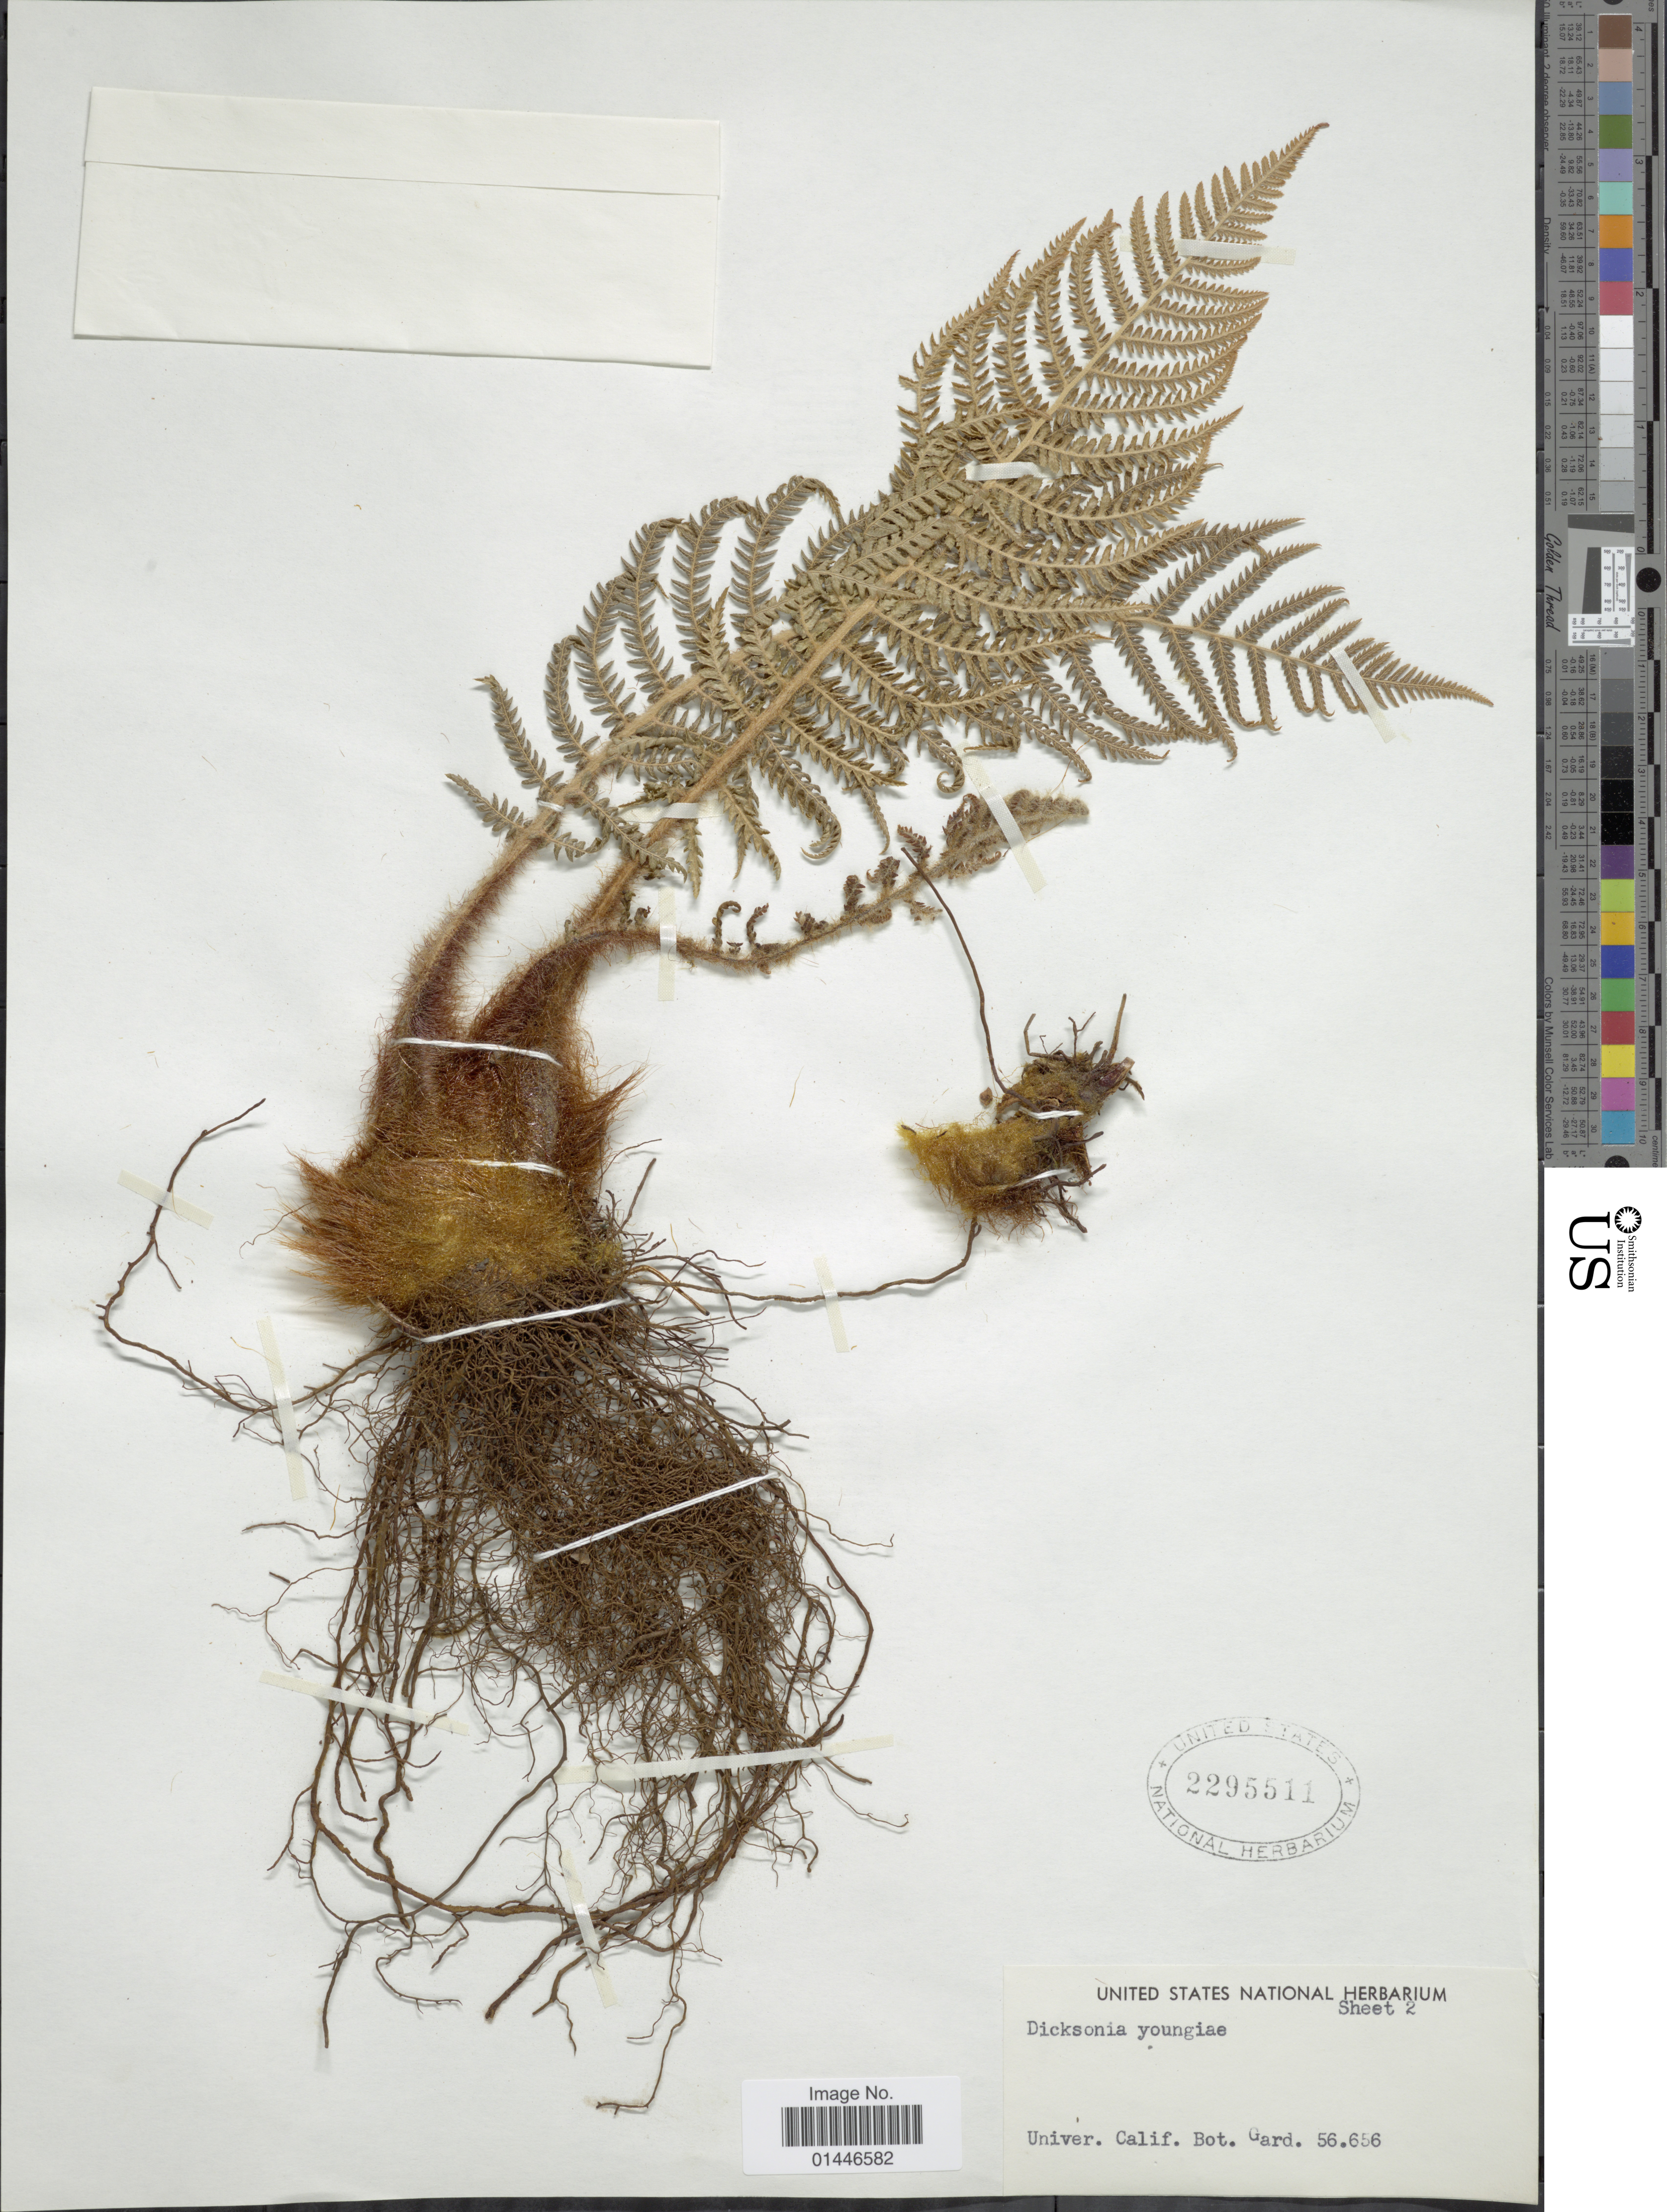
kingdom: Plantae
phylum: Tracheophyta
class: Polypodiopsida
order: Cyatheales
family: Dicksoniaceae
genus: Dicksonia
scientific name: Dicksonia youngiae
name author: C. Moore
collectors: Univ. Calif. Bot. Gard.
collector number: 56656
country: United States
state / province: California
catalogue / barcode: US 2295511